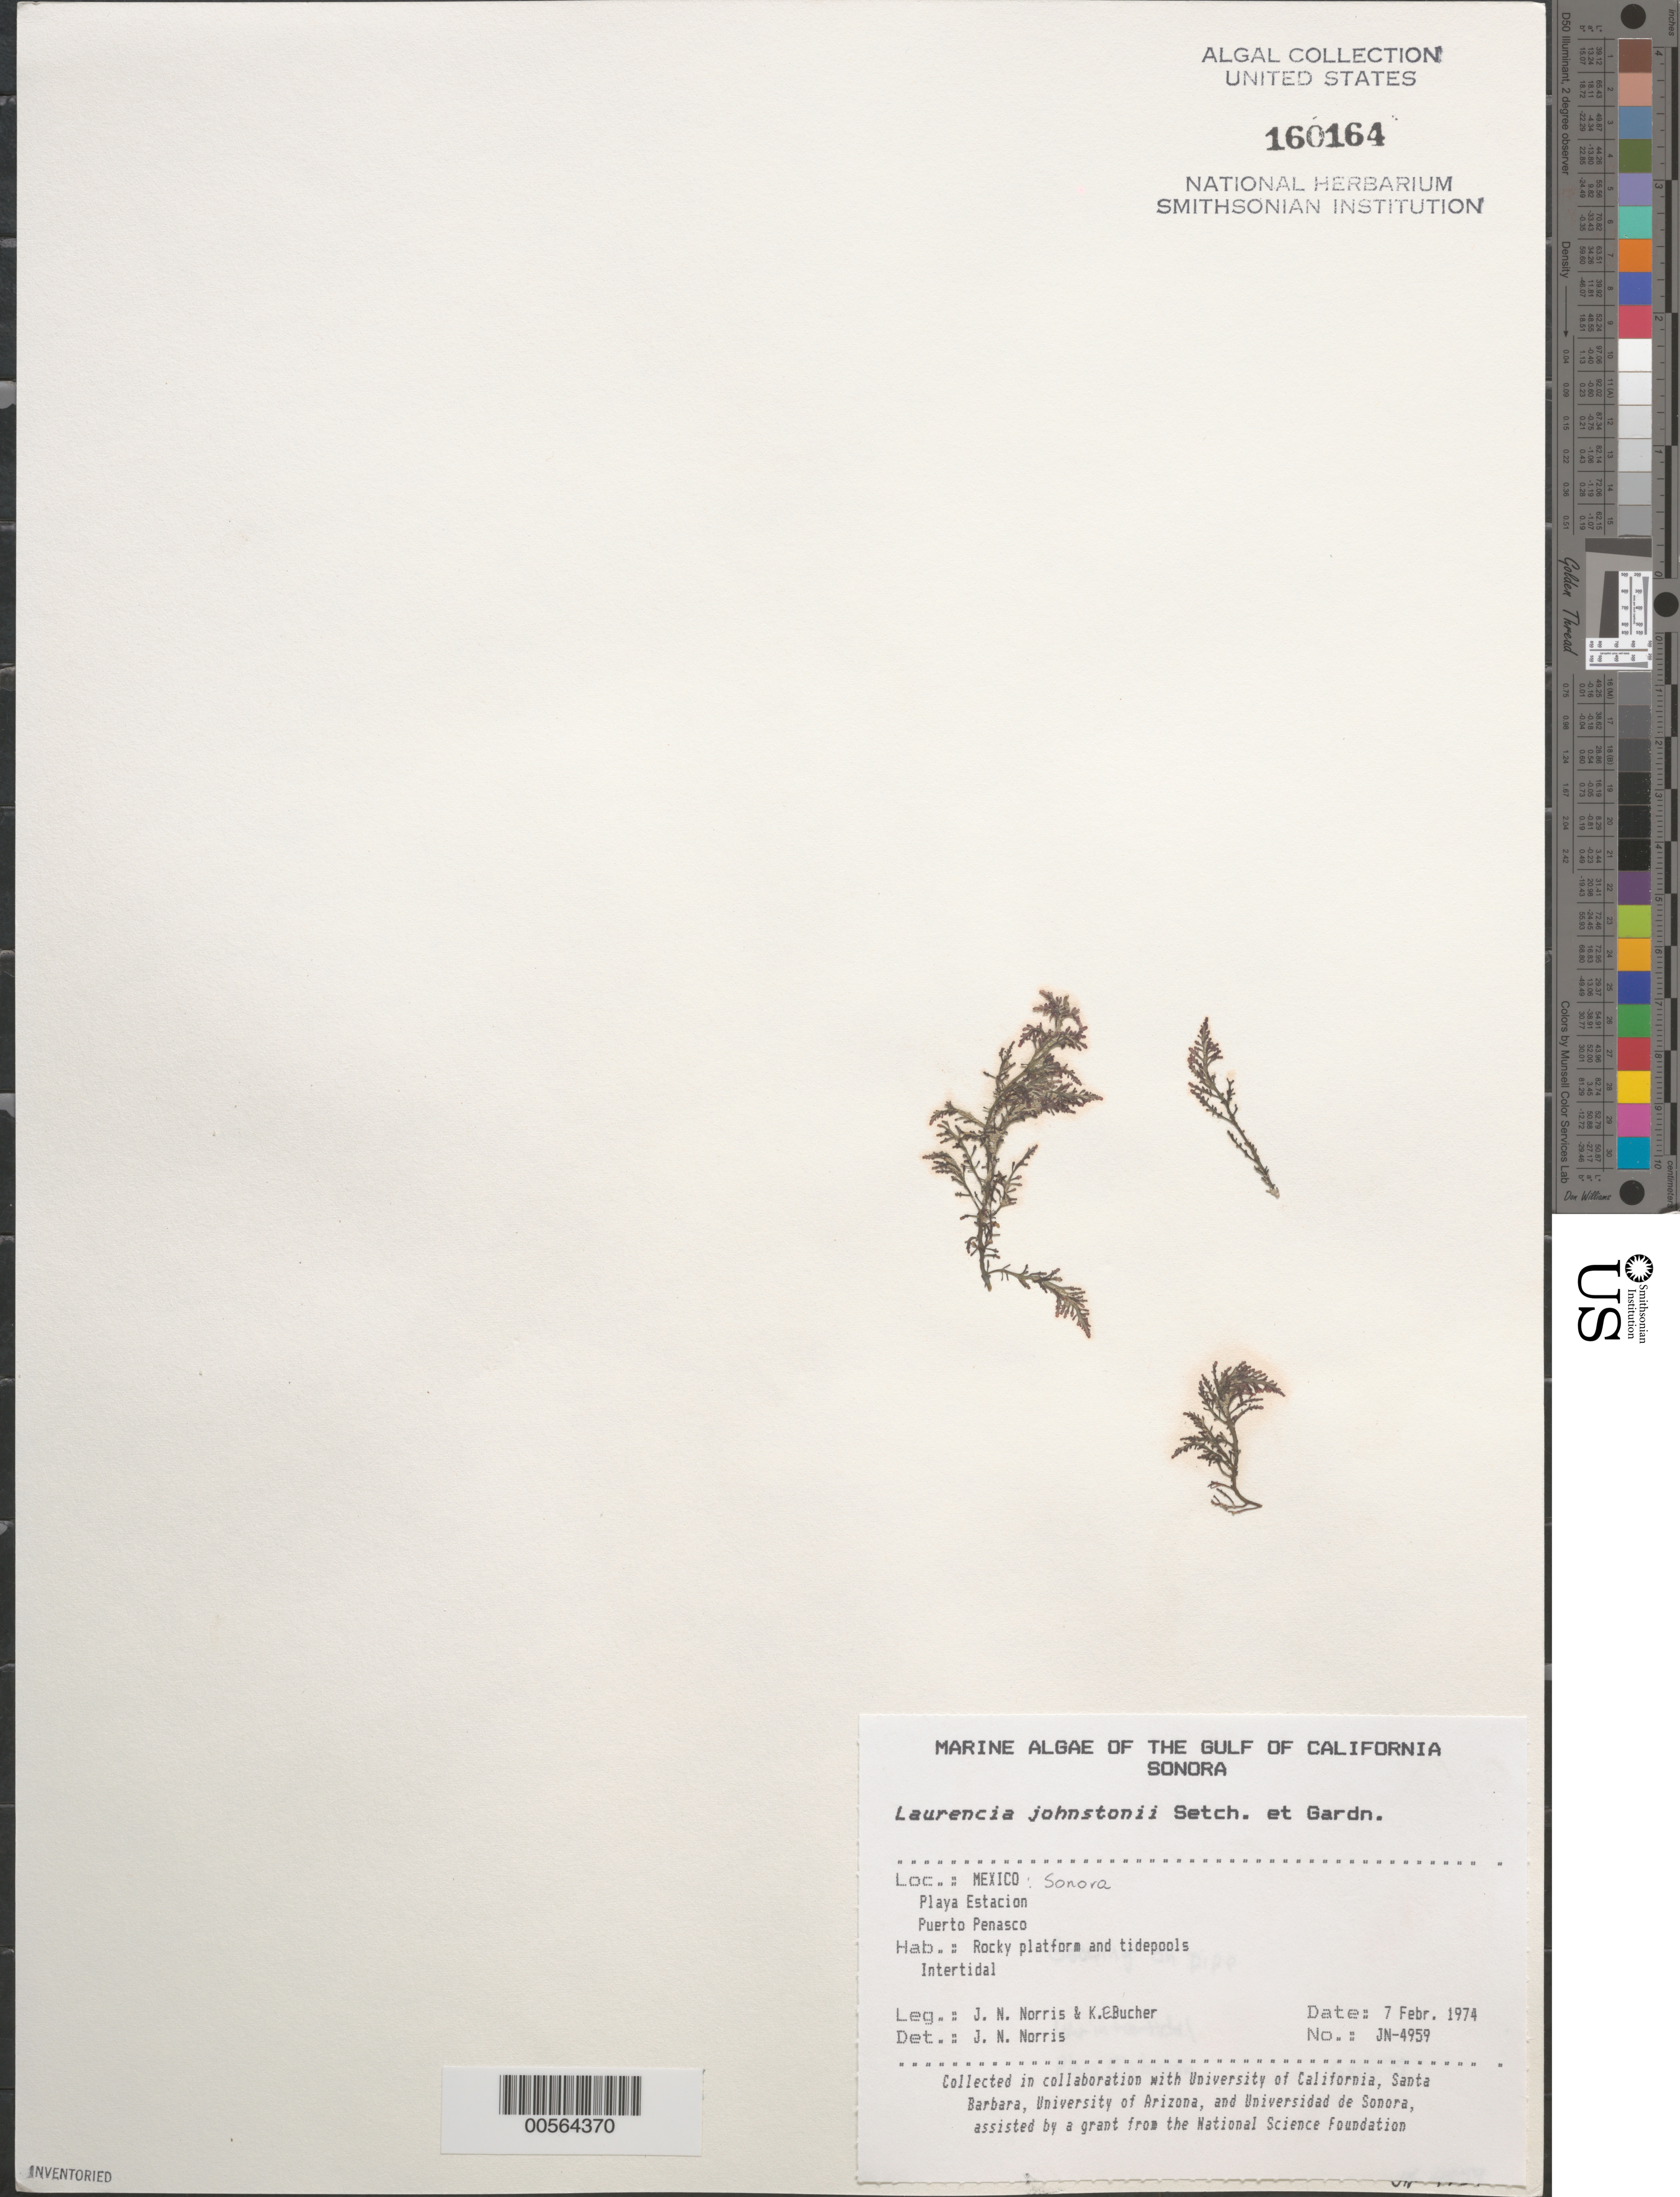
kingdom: Plantae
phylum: Rhodophyta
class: Florideophyceae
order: Ceramiales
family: Rhodomelaceae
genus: Laurencia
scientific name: Laurencia johnstonii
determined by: Norris, James N.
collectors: J. N. Norris & K. E. Bucher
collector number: JN-4959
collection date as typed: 07 Feb 1974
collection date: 1974-02-07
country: Mexico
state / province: Sonora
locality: Playa Estacion, Puerto Penasco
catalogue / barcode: US 160164